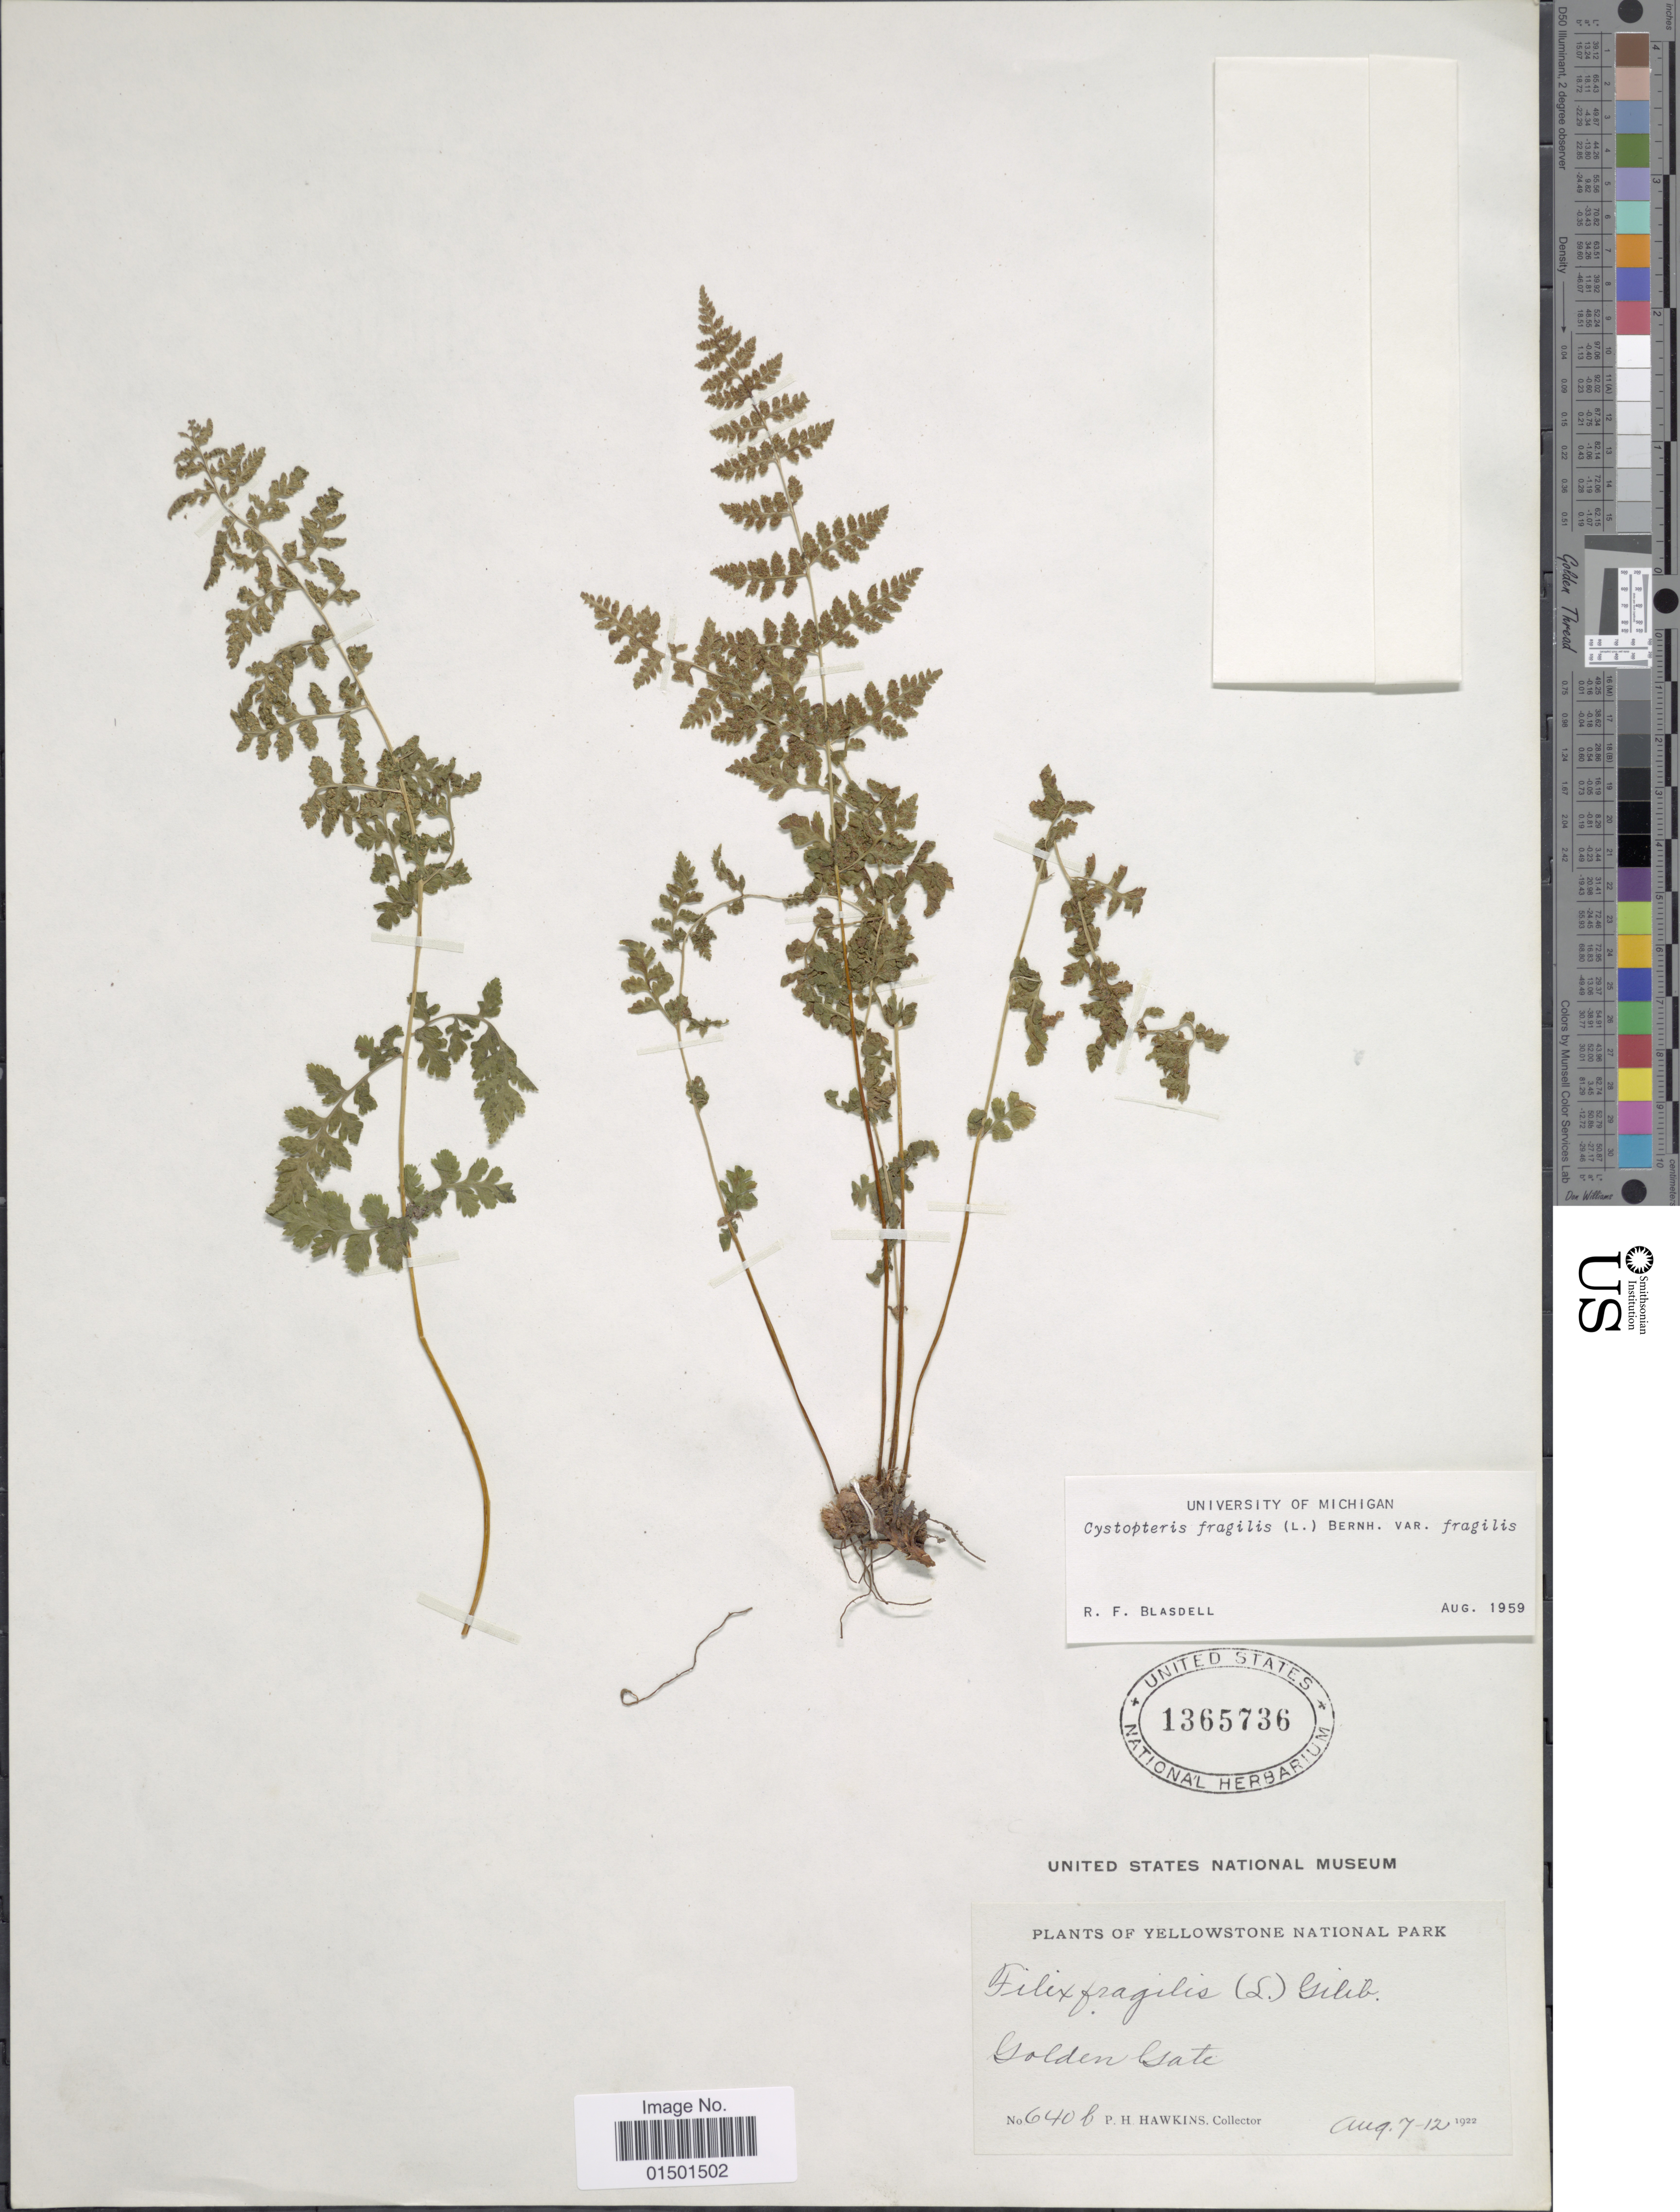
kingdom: Plantae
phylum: Tracheophyta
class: Polypodiopsida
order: Polypodiales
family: Cystopteridaceae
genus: Cystopteris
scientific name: Cystopteris fragilis var. fragilis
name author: (L.) Bernh.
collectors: P. Hawkins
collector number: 650b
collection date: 1922-08-07/1922-08-12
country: United States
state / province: Wyoming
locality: Yellowstone National Park. Golden Gate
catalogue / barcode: US 1365736